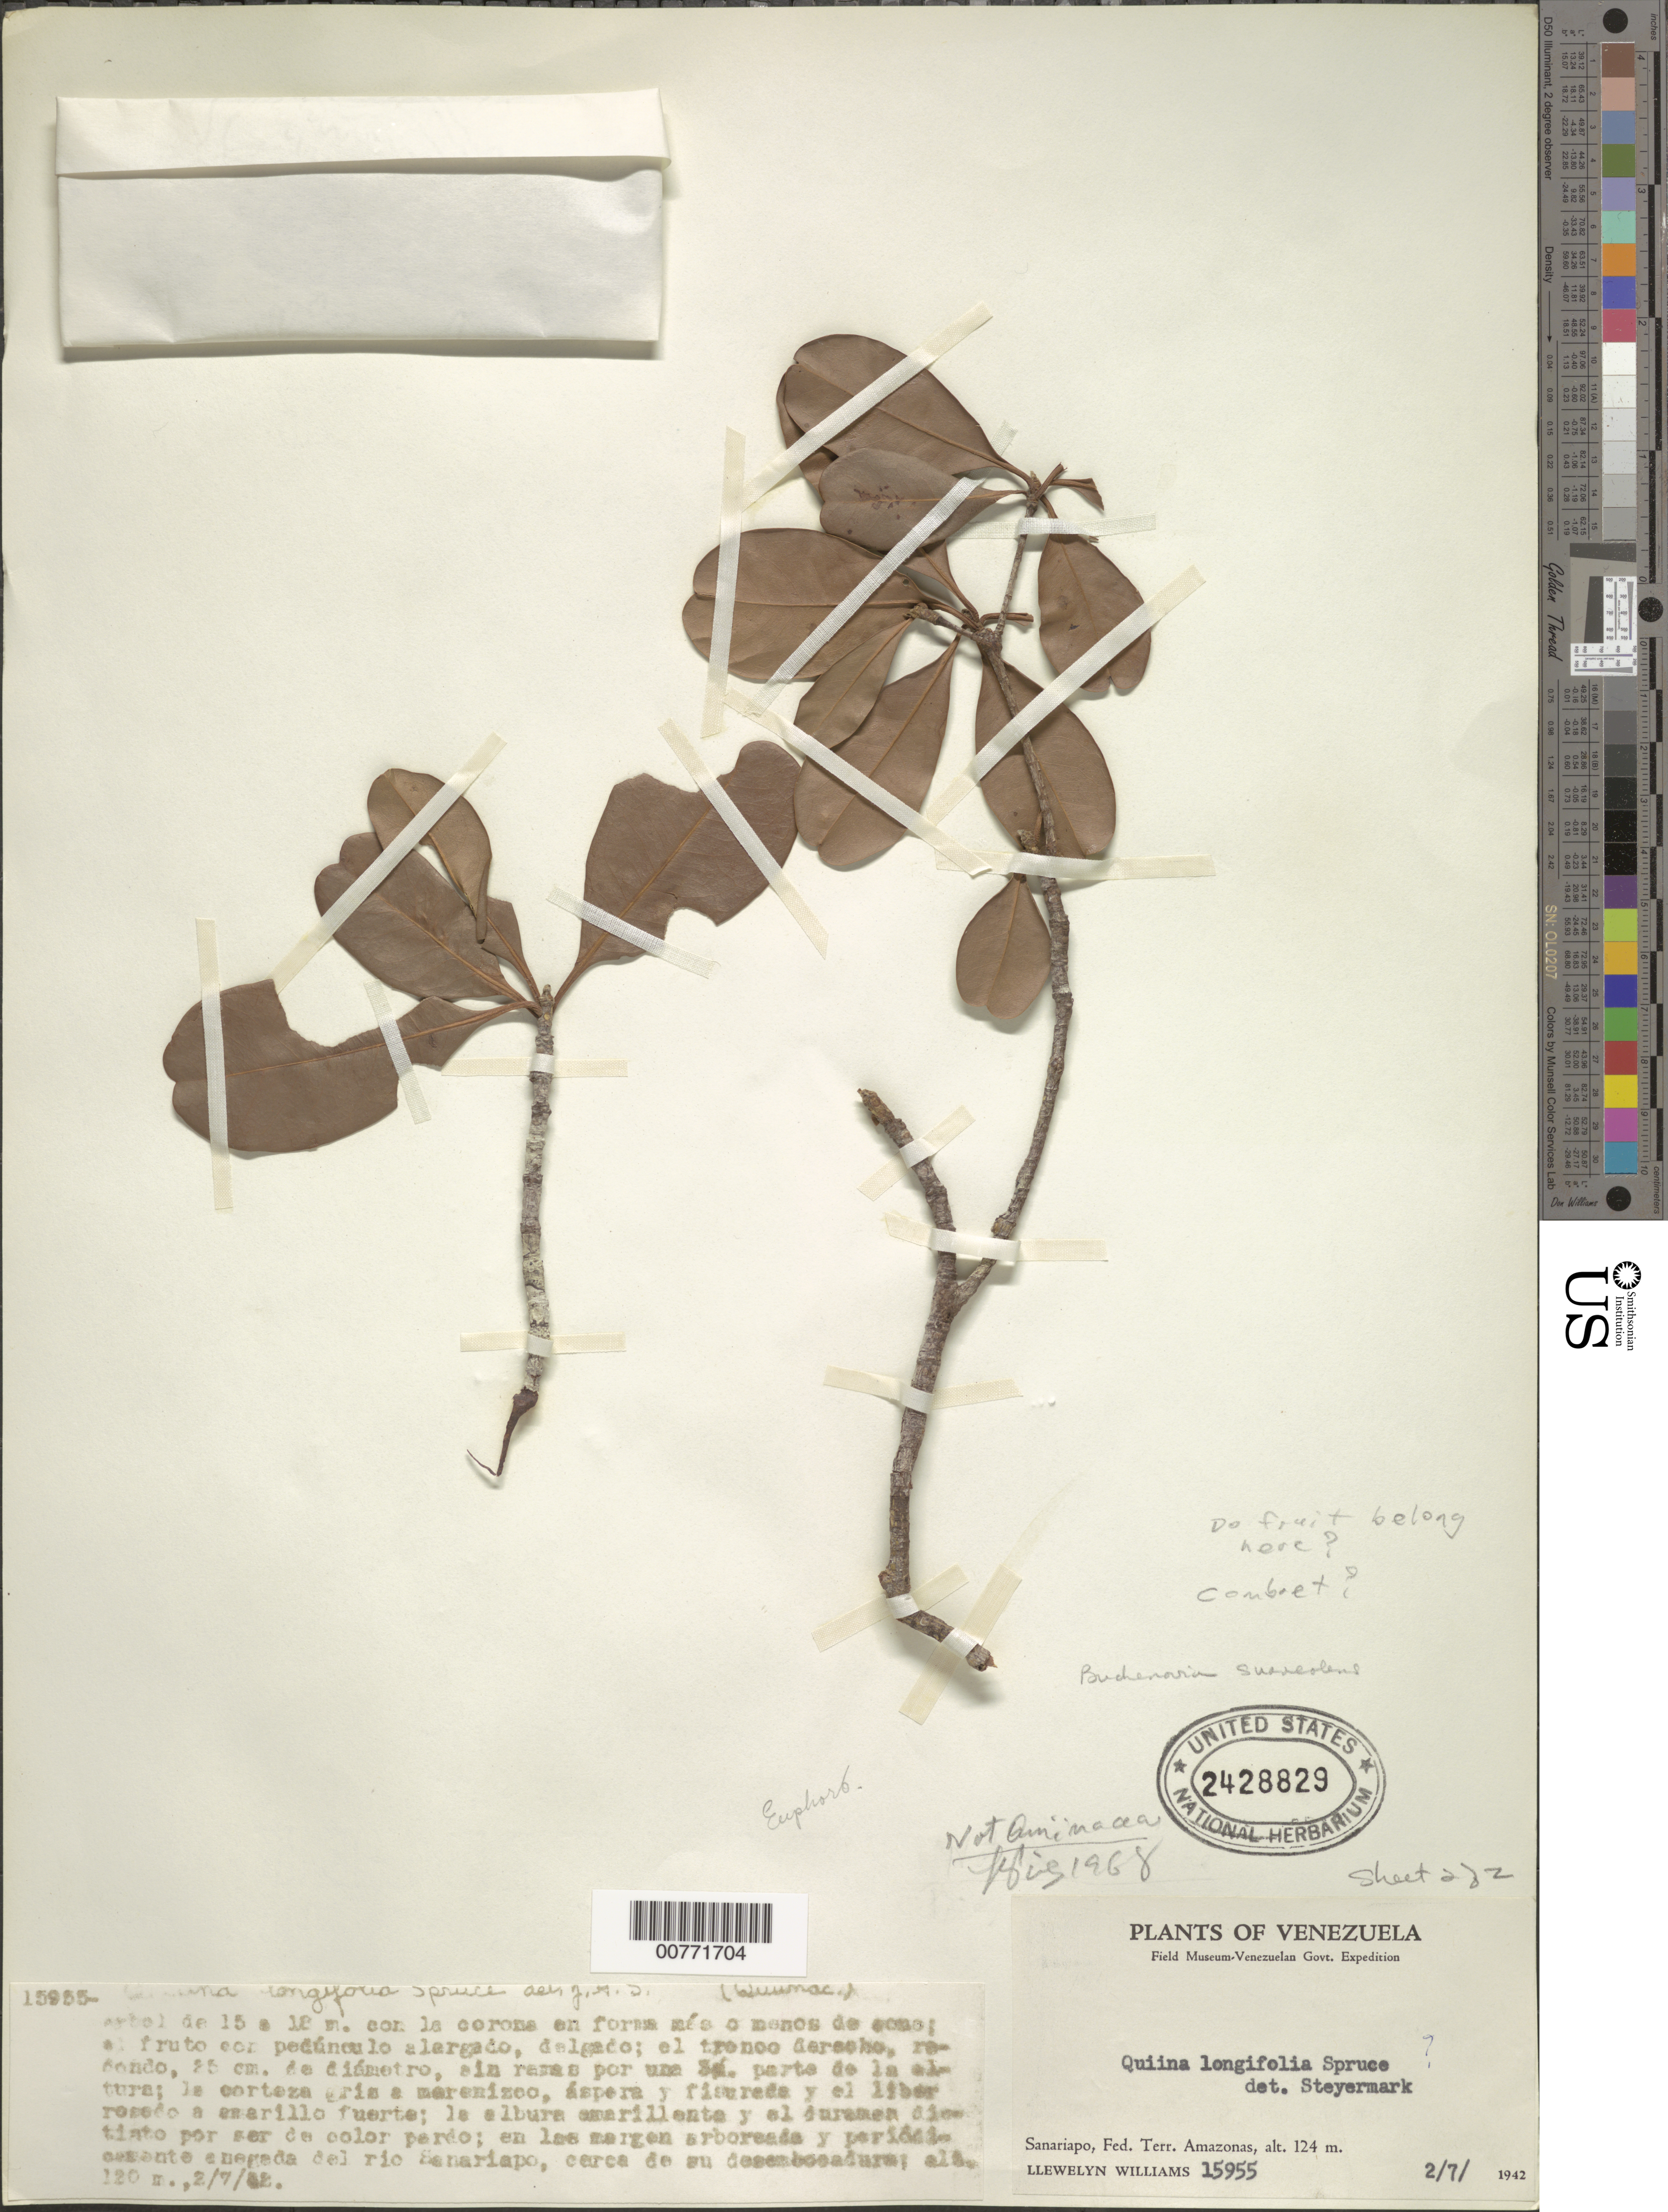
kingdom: Plantae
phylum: Tracheophyta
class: Magnoliopsida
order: Myrtales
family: Combretaceae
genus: Terminalia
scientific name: Terminalia suaveolens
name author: (Eichler) Gere & Boatwr.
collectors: Ll. Williams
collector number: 15955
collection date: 1942-07-02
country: Venezuela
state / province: Amazonas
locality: En las margen arboreada y peridaicerante [interpreted] enegada del rio Sanariapo, cerca de su desembocadura. Sanariapo, Fed. Terr. Amazonas.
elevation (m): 124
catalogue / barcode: US 2428829